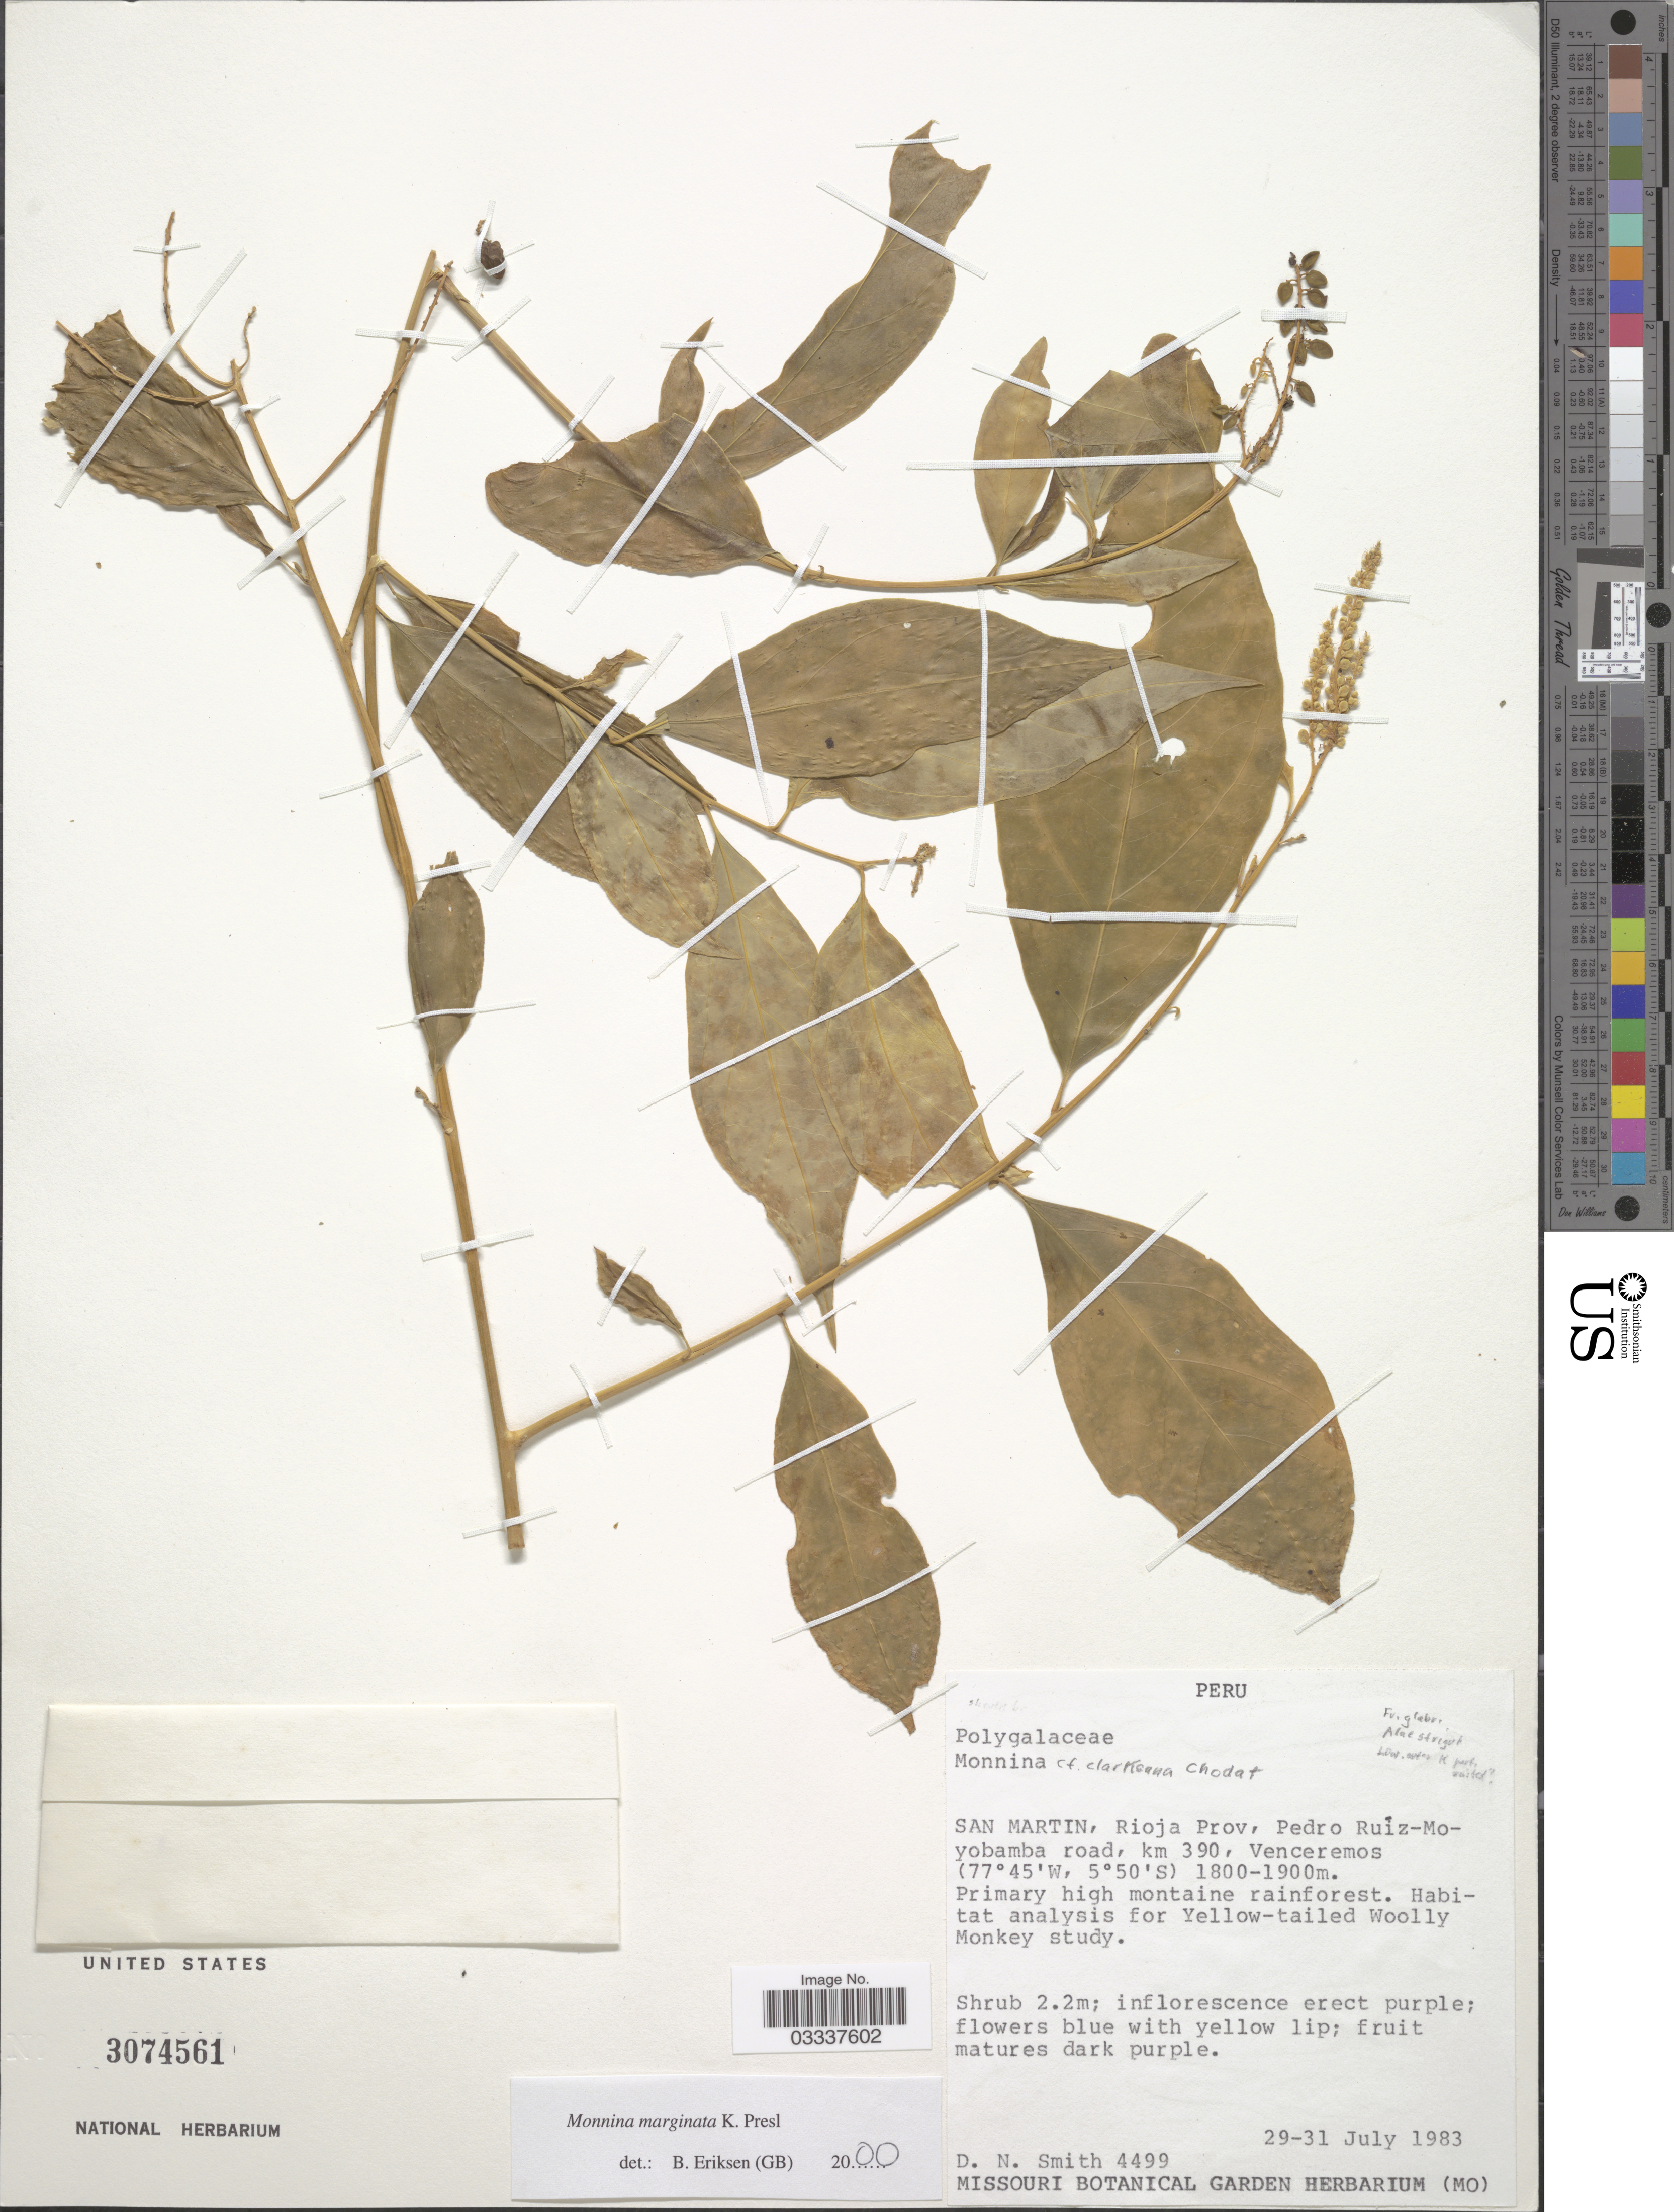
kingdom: Plantae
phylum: Tracheophyta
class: Magnoliopsida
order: Fabales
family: Polygalaceae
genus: Monnina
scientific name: Monnina marginata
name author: C. Presl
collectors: D. Smith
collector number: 4499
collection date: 1983-07-29/1983-07-31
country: Peru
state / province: San Martín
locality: Rioja Prov, Pedro Ruíz-Moyobamba road, km 390, Venceremos.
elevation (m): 1800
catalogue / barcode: US 3074561